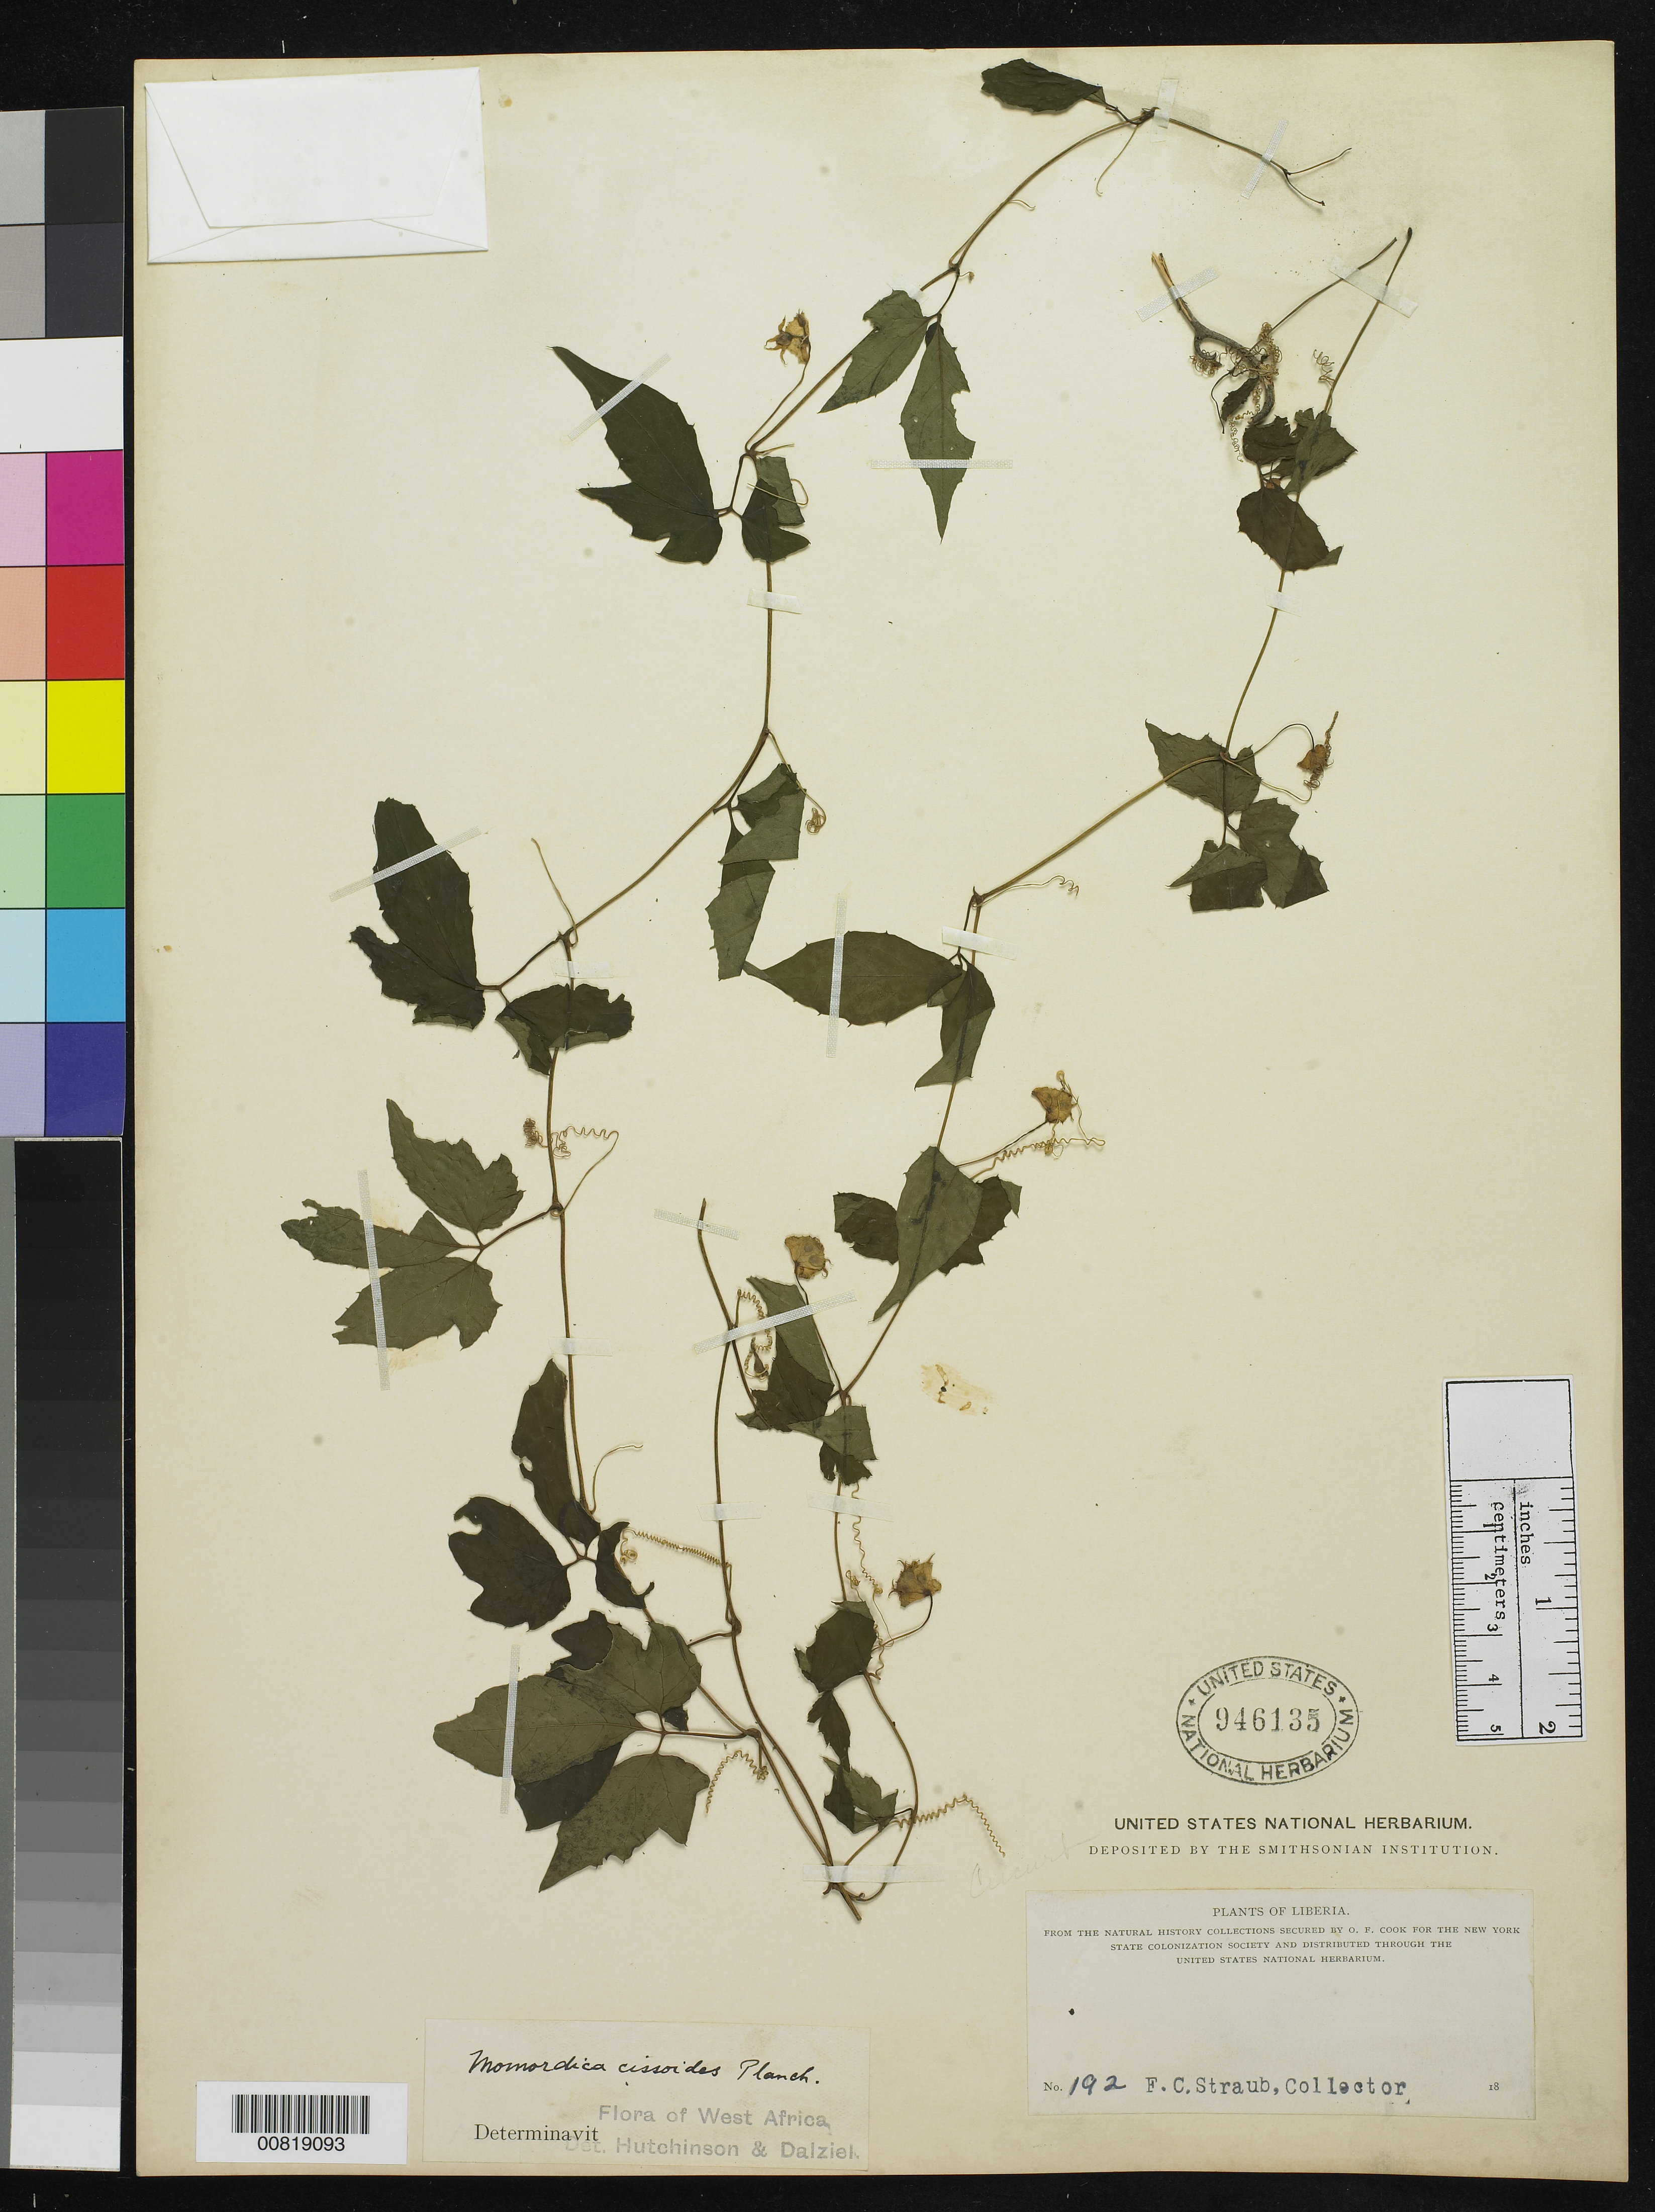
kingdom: Plantae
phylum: Tracheophyta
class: Magnoliopsida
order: Cucurbitales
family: Cucurbitaceae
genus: Momordica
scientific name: Momordica cissoides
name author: Planch.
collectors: F. Straub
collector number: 192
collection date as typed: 18--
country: Liberia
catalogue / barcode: US 946135